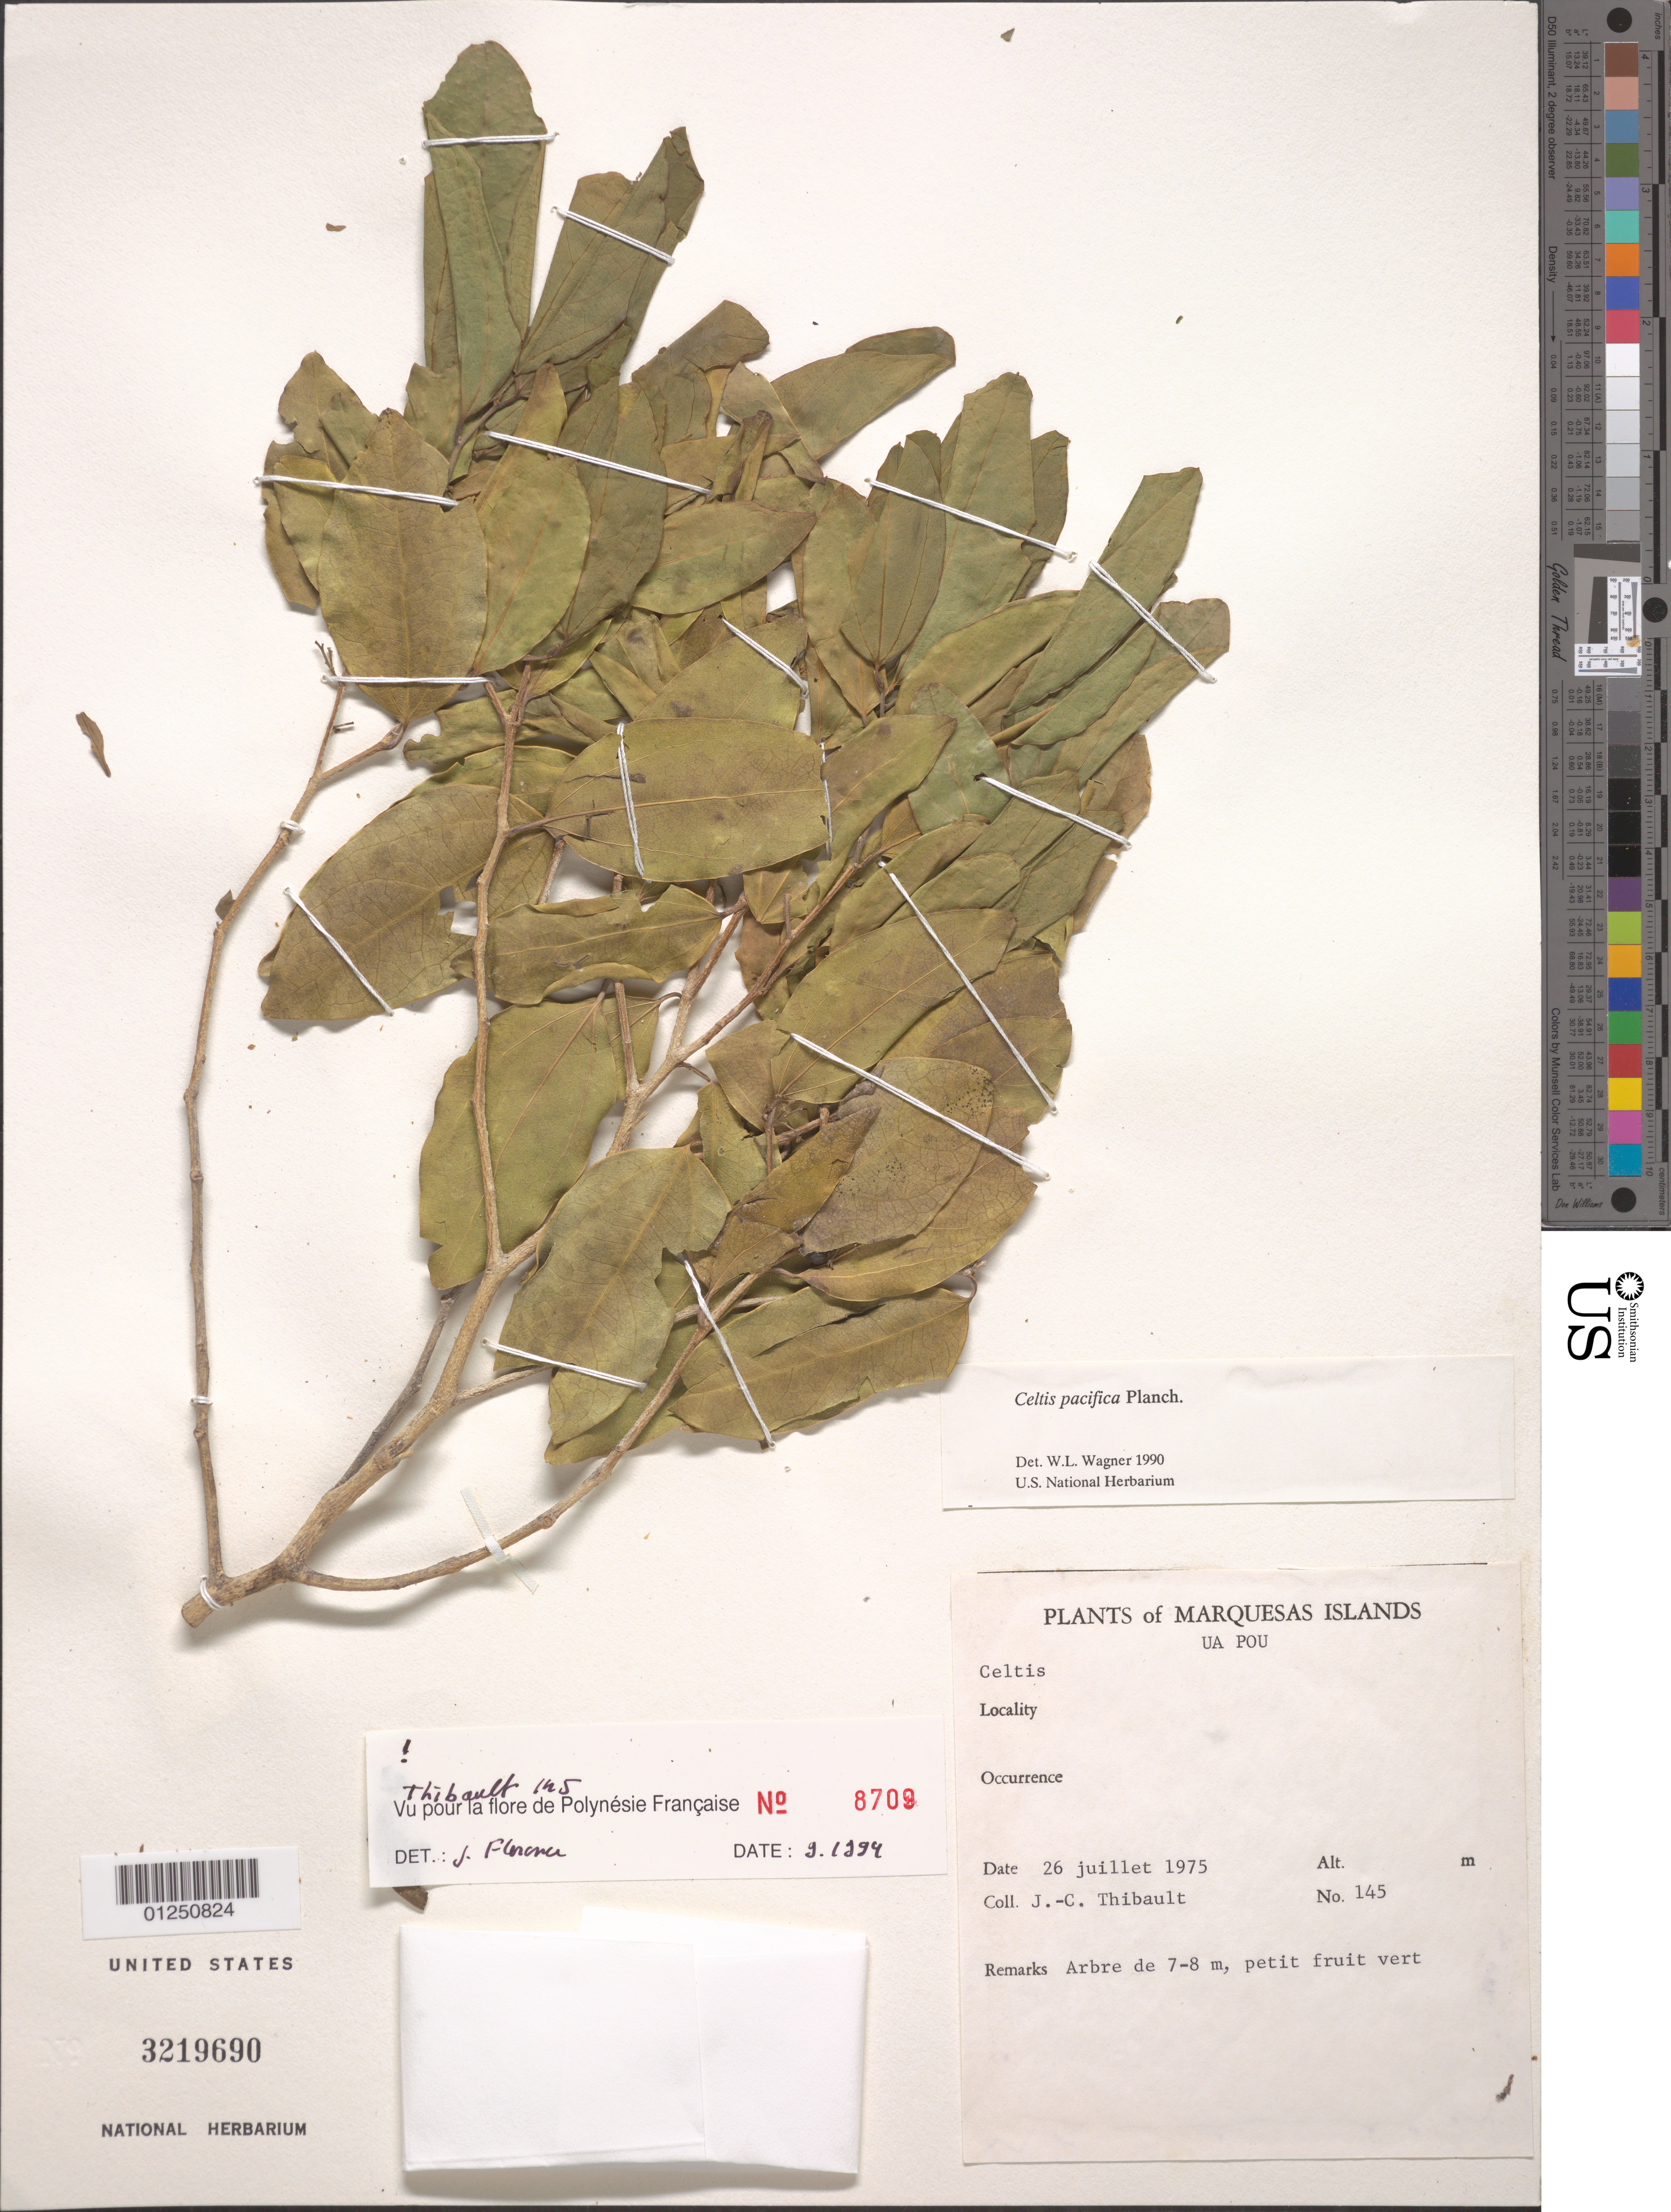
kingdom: Plantae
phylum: Tracheophyta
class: Magnoliopsida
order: Rosales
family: Cannabaceae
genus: Celtis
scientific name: Celtis pacifica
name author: Planch.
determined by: Wagner, W. L., (BOT), Smithsonian Institution - National Museum of Natural History (UNITED STATES)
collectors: J. Thibault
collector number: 145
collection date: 1975-07-26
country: French Polynesia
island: Ua Pou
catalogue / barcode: US 3219690